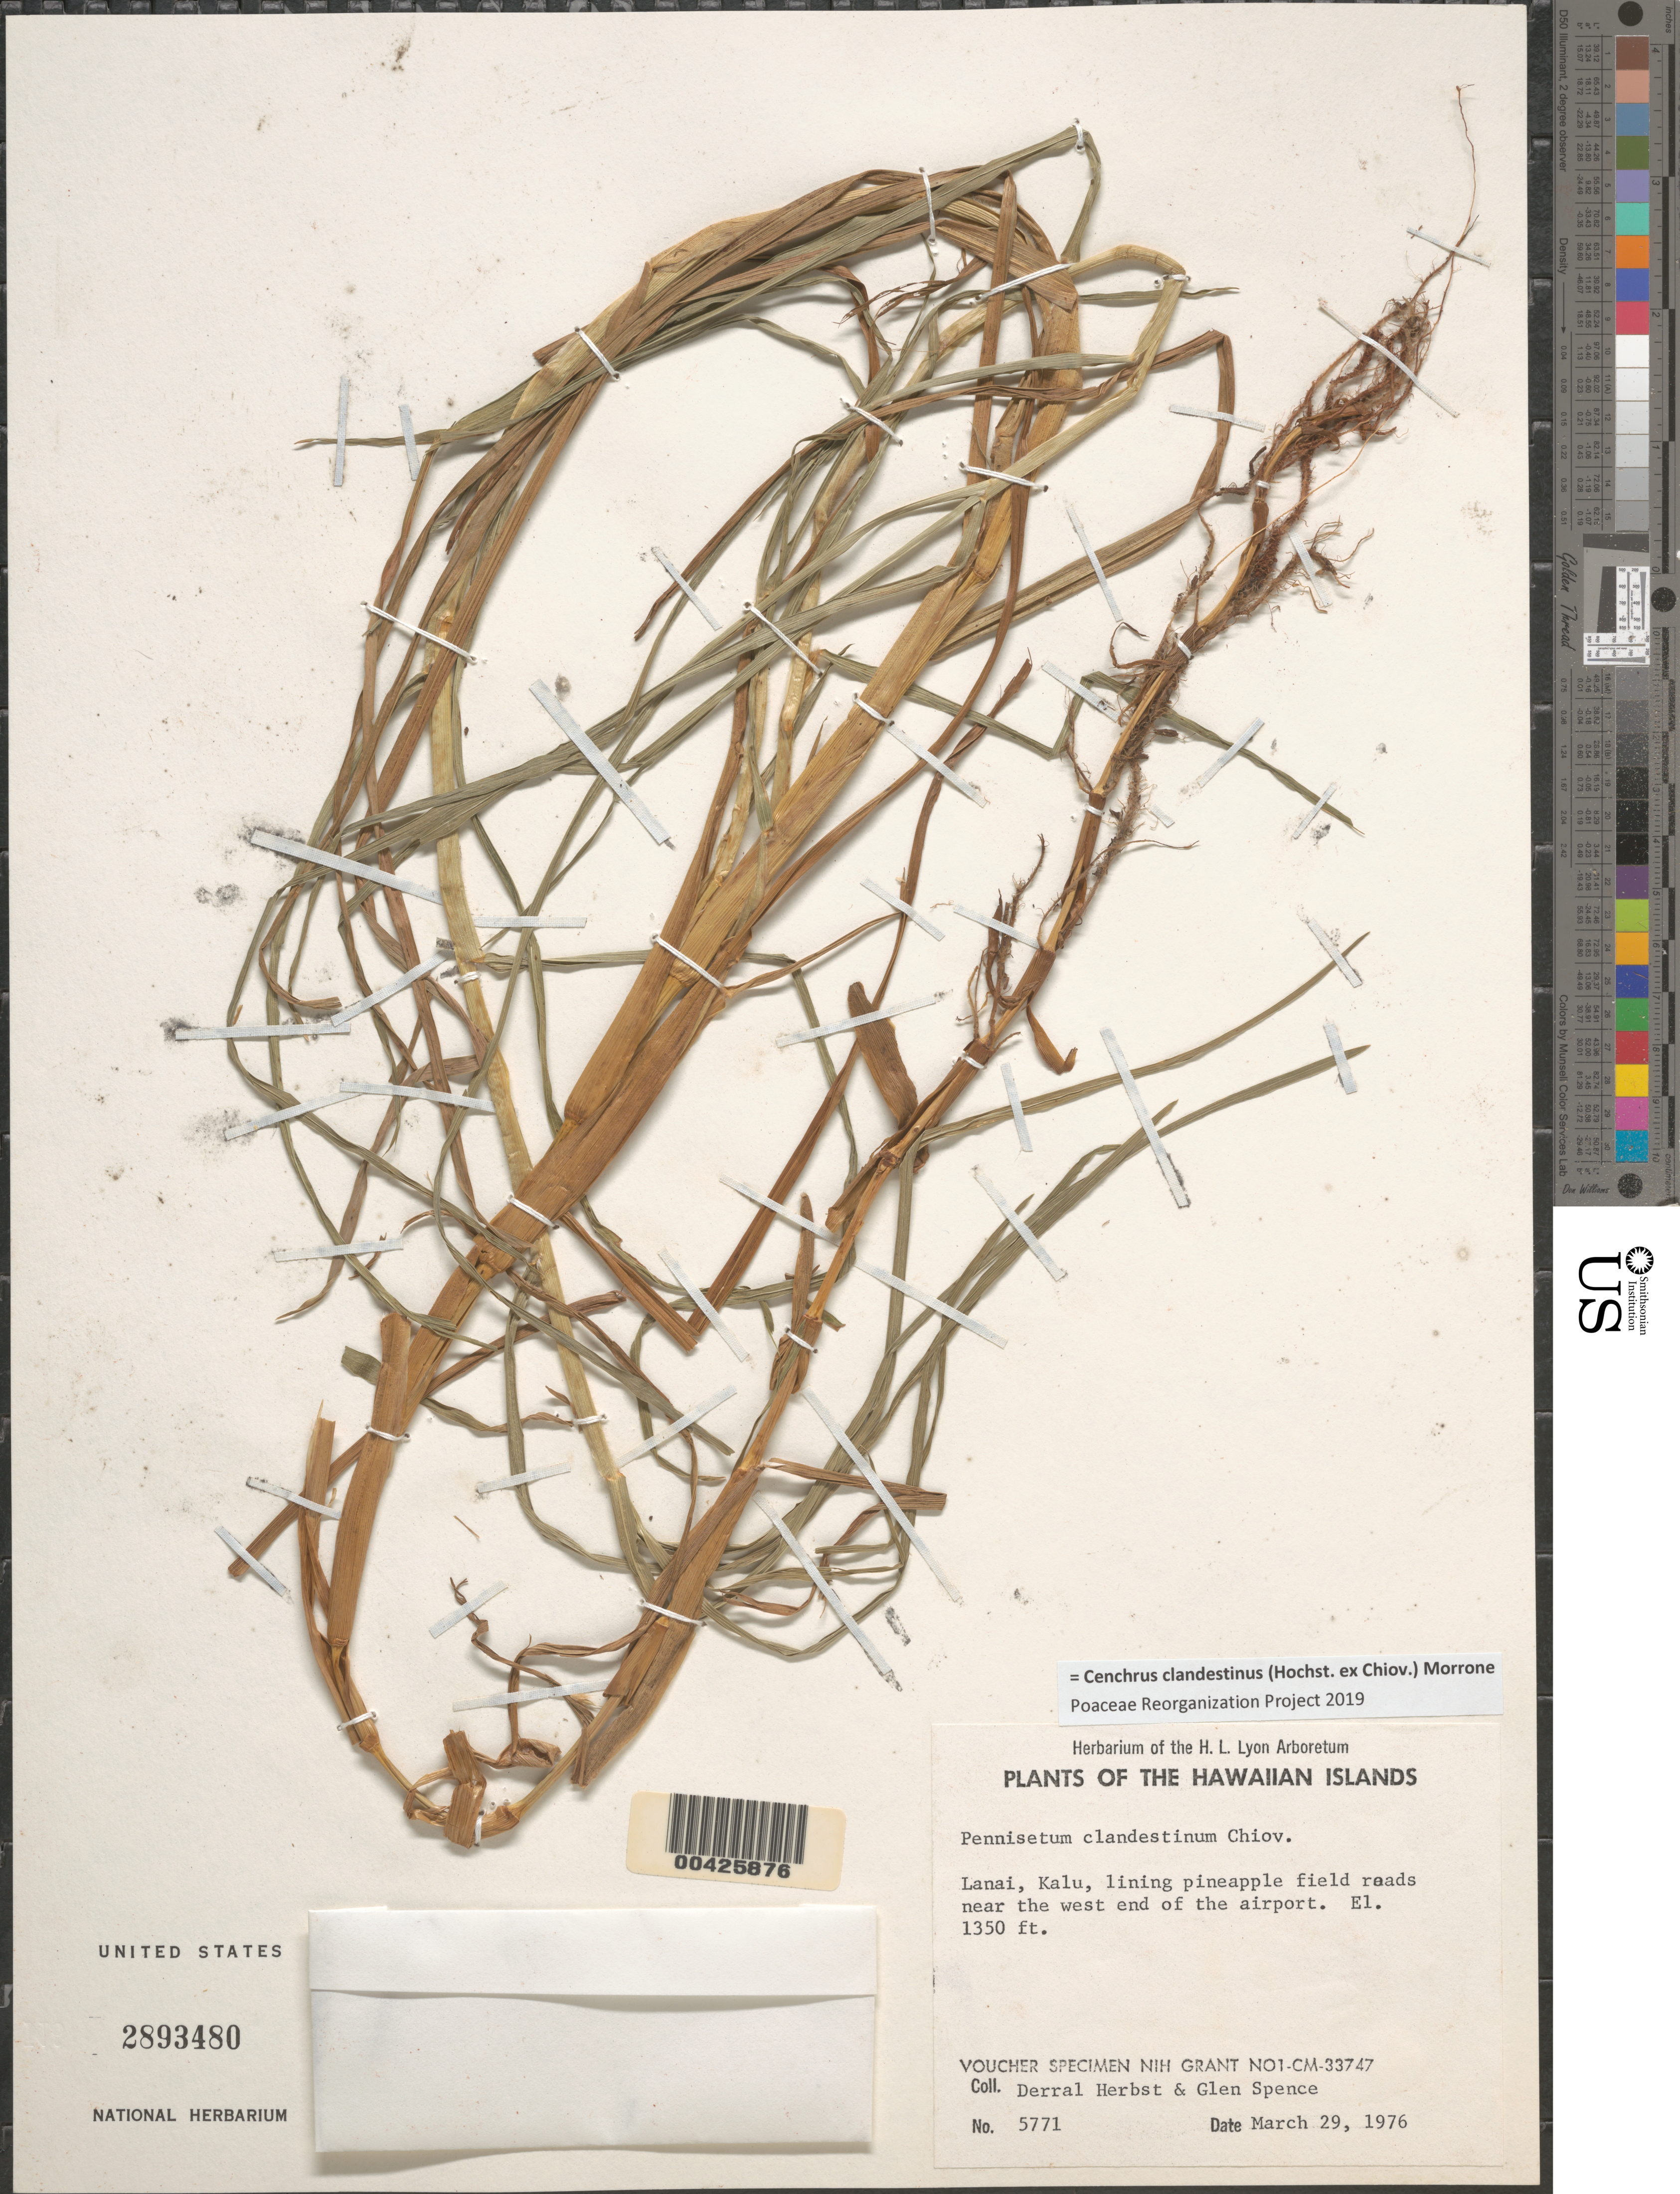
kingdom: Plantae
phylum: Tracheophyta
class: Liliopsida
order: Poales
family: Poaceae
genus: Cenchrus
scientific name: Cenchrus clandestinus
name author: (Hochst. & Chiov.) Morrone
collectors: D. R. Herbst & G. Spence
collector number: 5771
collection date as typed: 29 Mar 1976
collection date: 1976-03-29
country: United States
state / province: Hawaii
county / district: Maui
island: Lana'i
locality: Kalu, lining pineapple field roads near the west end of the airport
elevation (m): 411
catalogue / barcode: US 2893480